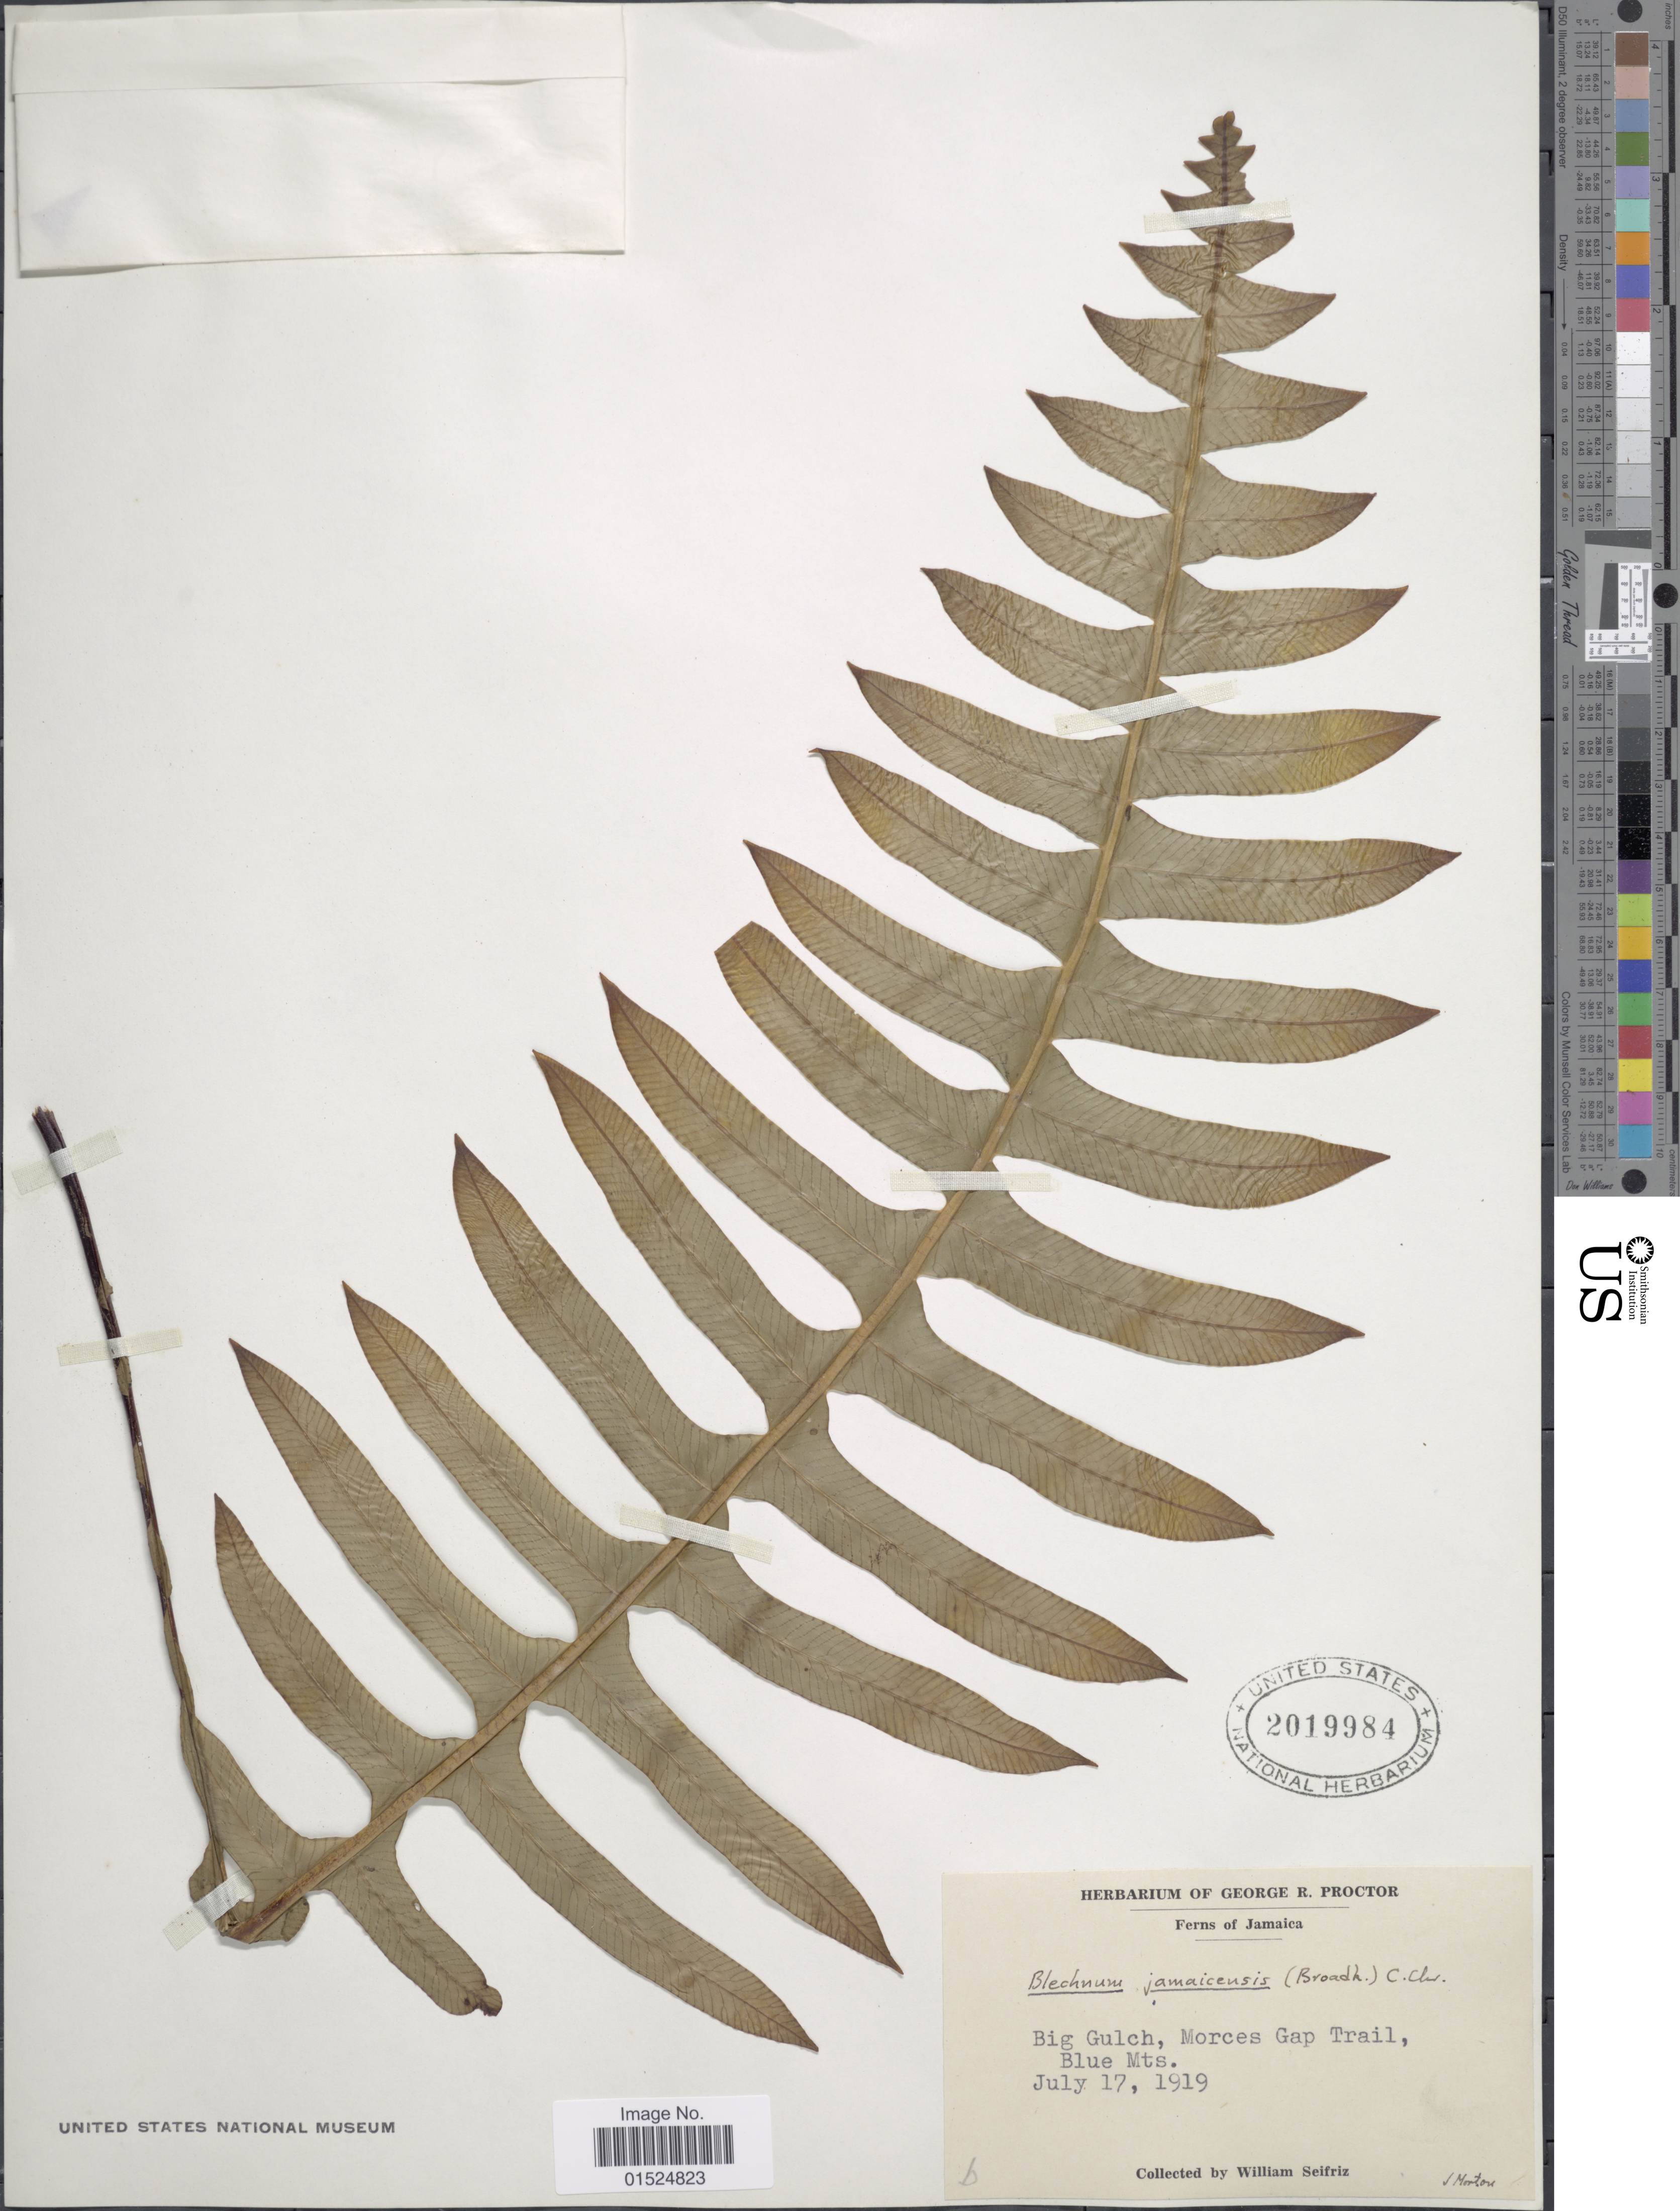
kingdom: Plantae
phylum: Tracheophyta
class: Polypodiopsida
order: Polypodiales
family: Blechnaceae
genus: Blechnum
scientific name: Blechnum jamaicense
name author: (Broadh.) C. Chr.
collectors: W. Seifriz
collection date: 1919-07-17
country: Jamaica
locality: Big Gulch, Morces Gap Trail, Blue Mts.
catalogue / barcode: US 2019984